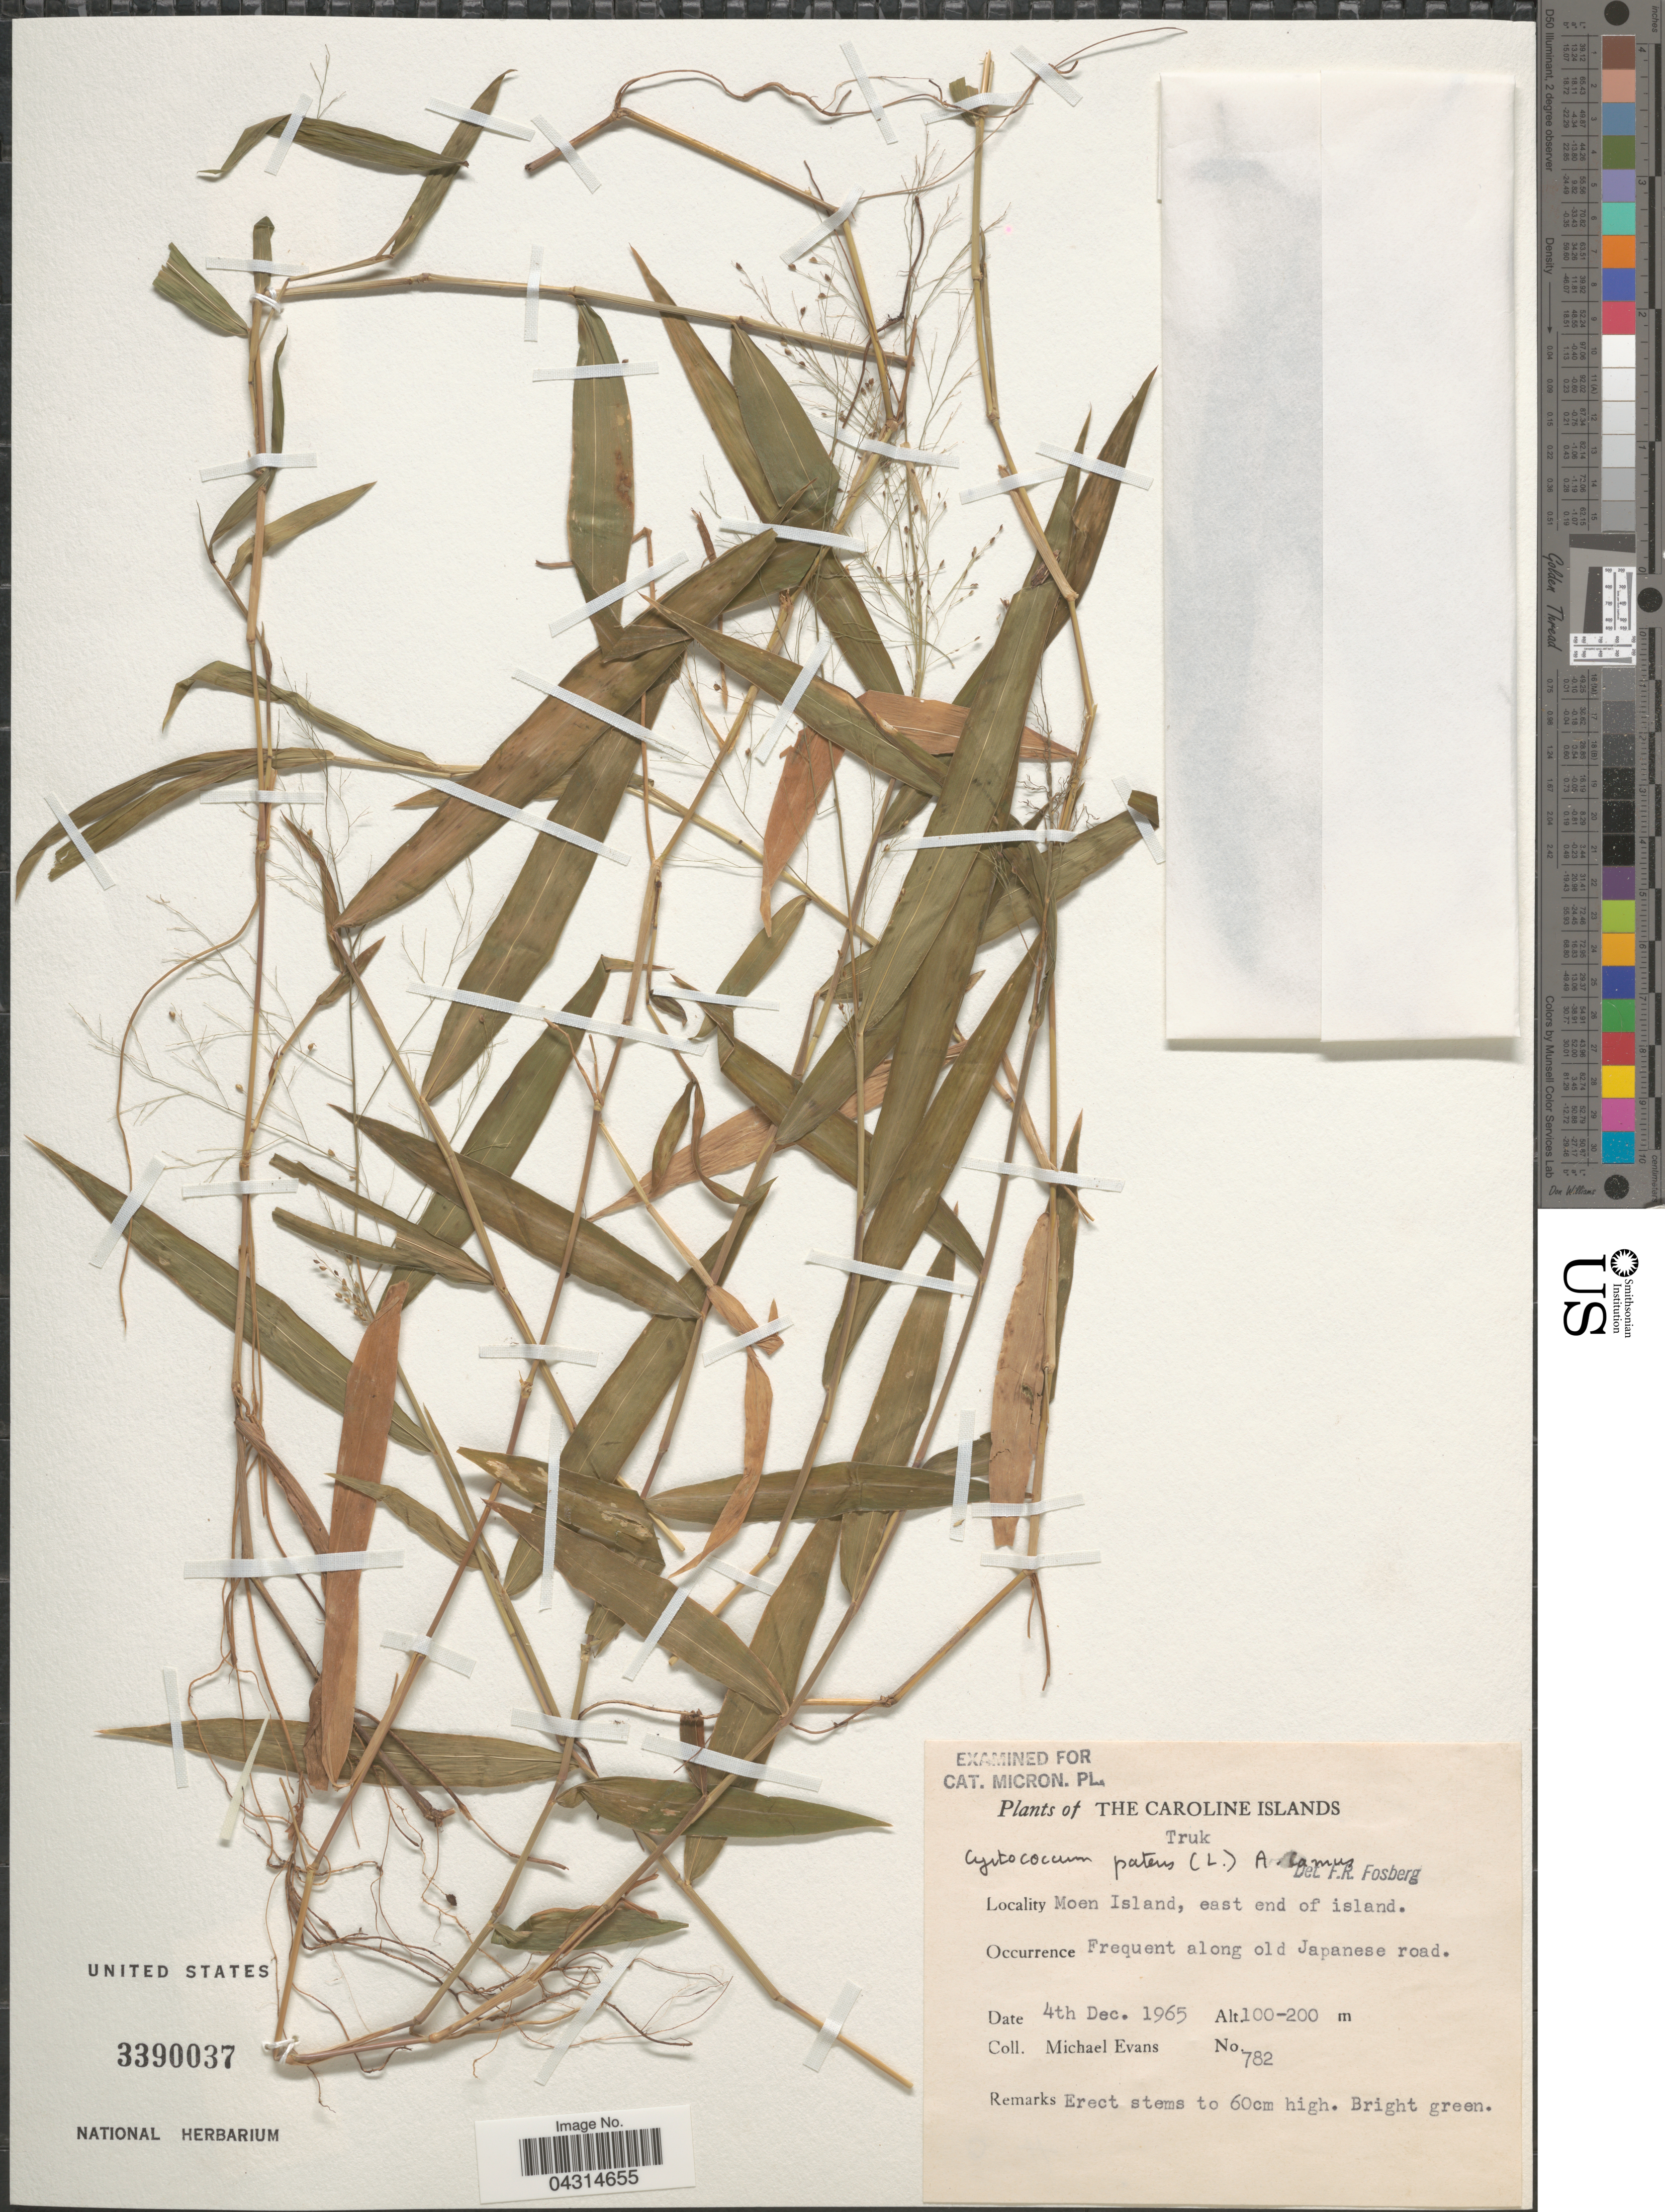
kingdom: Plantae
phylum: Tracheophyta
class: Liliopsida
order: Poales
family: Poaceae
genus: Cyrtococcum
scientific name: Cyrtococcum patens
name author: (L.) A. Camus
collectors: M. Evans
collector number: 782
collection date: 1965-12-04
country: Micronesia, Federated States of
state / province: Truk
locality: The Caroline Islands. Moen Island, east end of island. Frequent along old Japanese road.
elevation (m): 100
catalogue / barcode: US 3390037